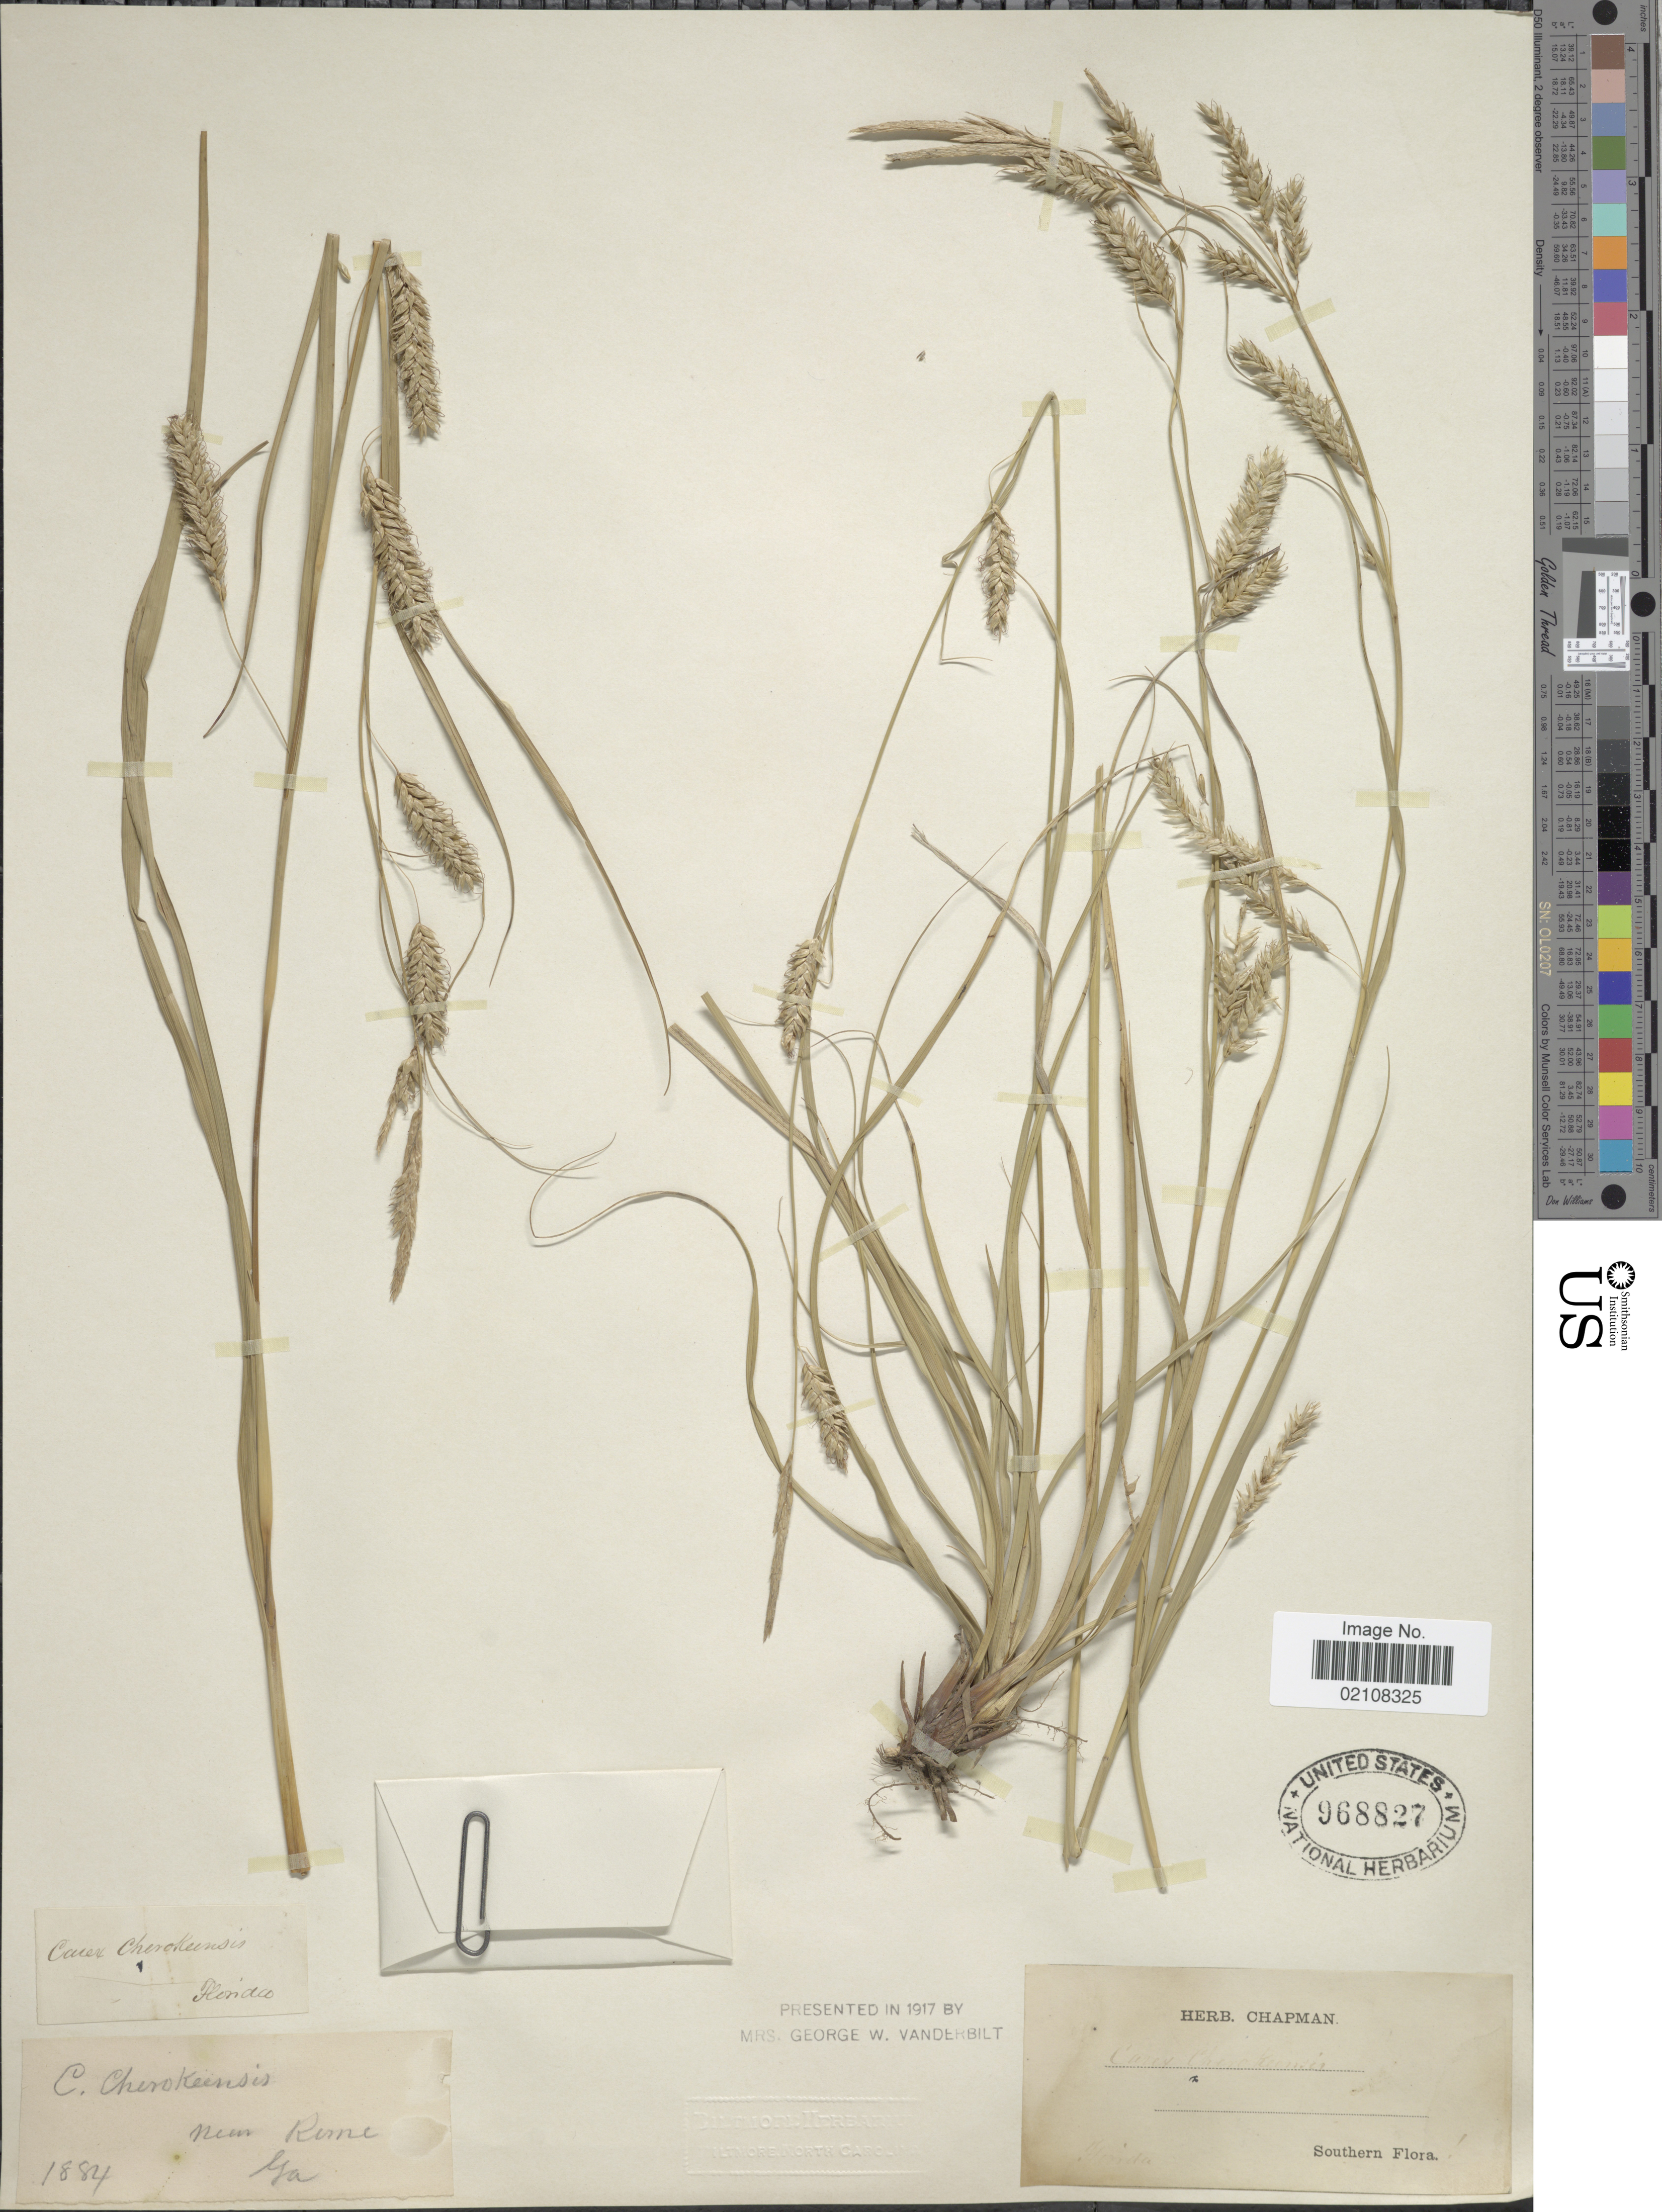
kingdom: Plantae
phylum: Tracheophyta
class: Liliopsida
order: Poales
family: Cyperaceae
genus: Carex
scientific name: Carex cherokeensis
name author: Schwein.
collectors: ex herb. Chapman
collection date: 1884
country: United States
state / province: Georgia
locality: Near Rome, Southern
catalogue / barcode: US 968827